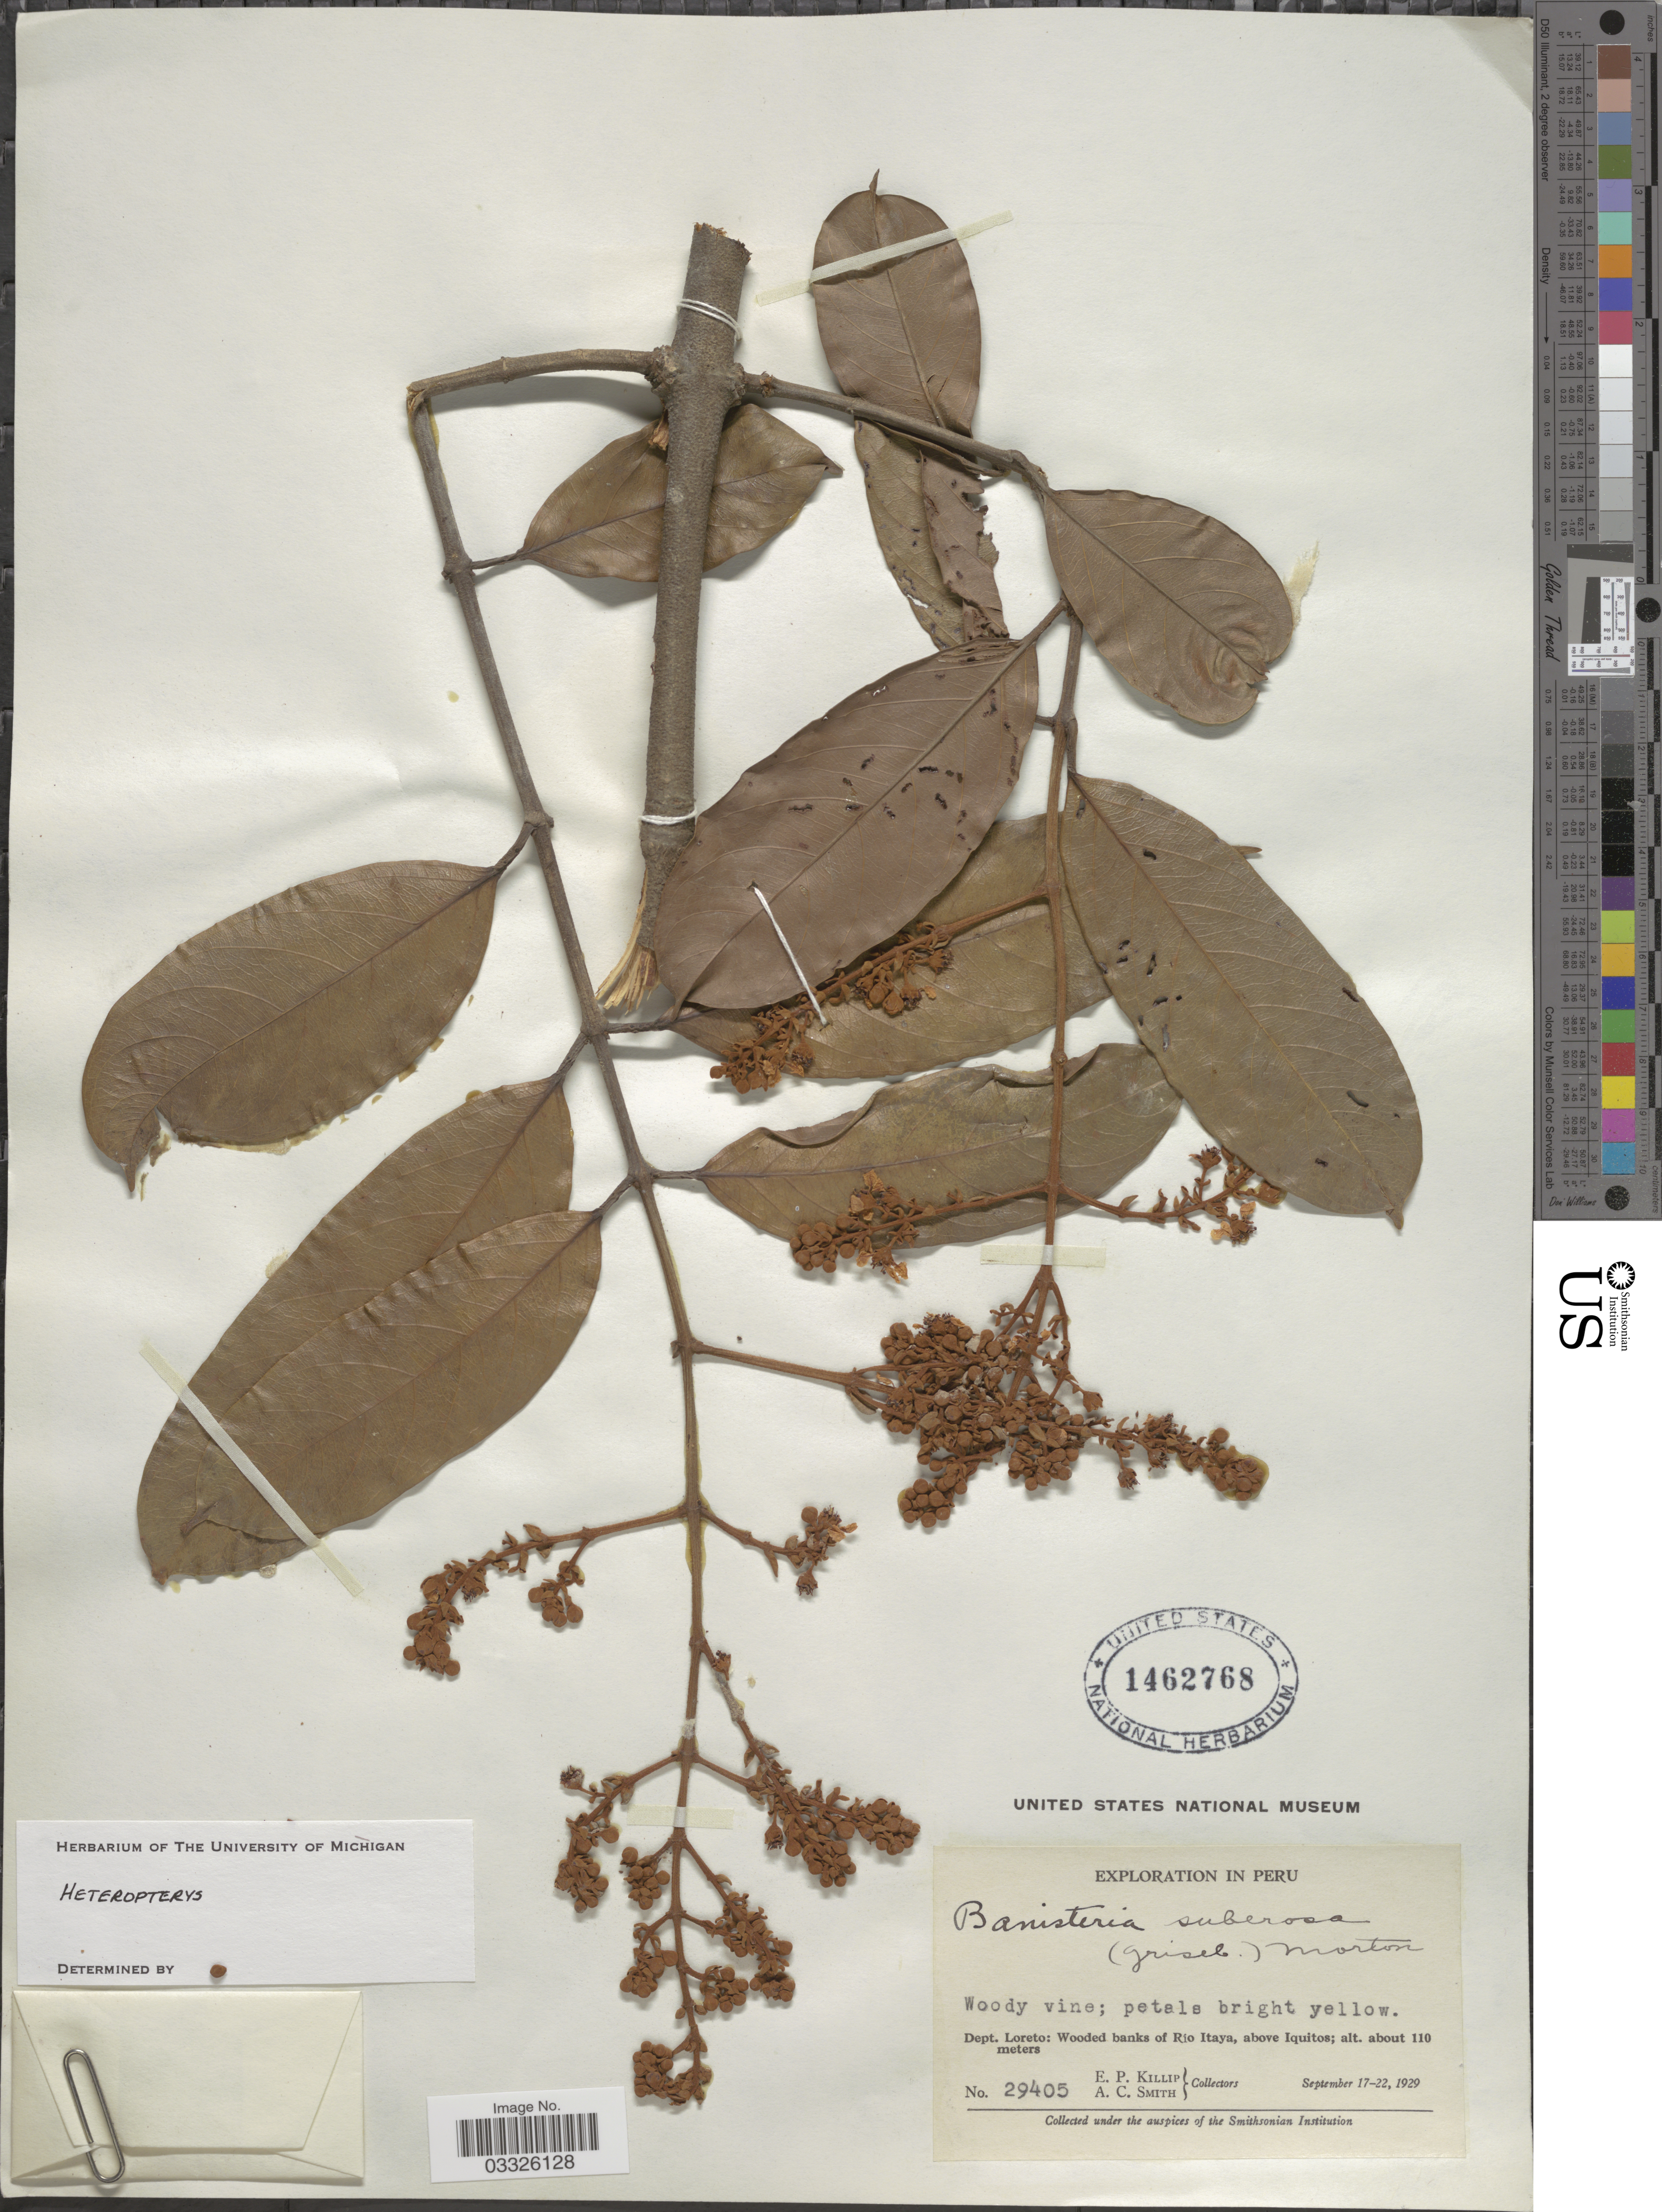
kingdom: Plantae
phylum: Tracheophyta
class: Magnoliopsida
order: Malpighiales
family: Malpighiaceae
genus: Heteropterys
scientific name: Heteropterys sp.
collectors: E. P. Killip & A. C. Smith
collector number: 29405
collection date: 1929-09-17/1929-09-22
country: Peru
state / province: Loreto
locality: Dept. Loreto: Wooded banks of Rio Itaya, above Iquitos.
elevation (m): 110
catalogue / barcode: US 1462768